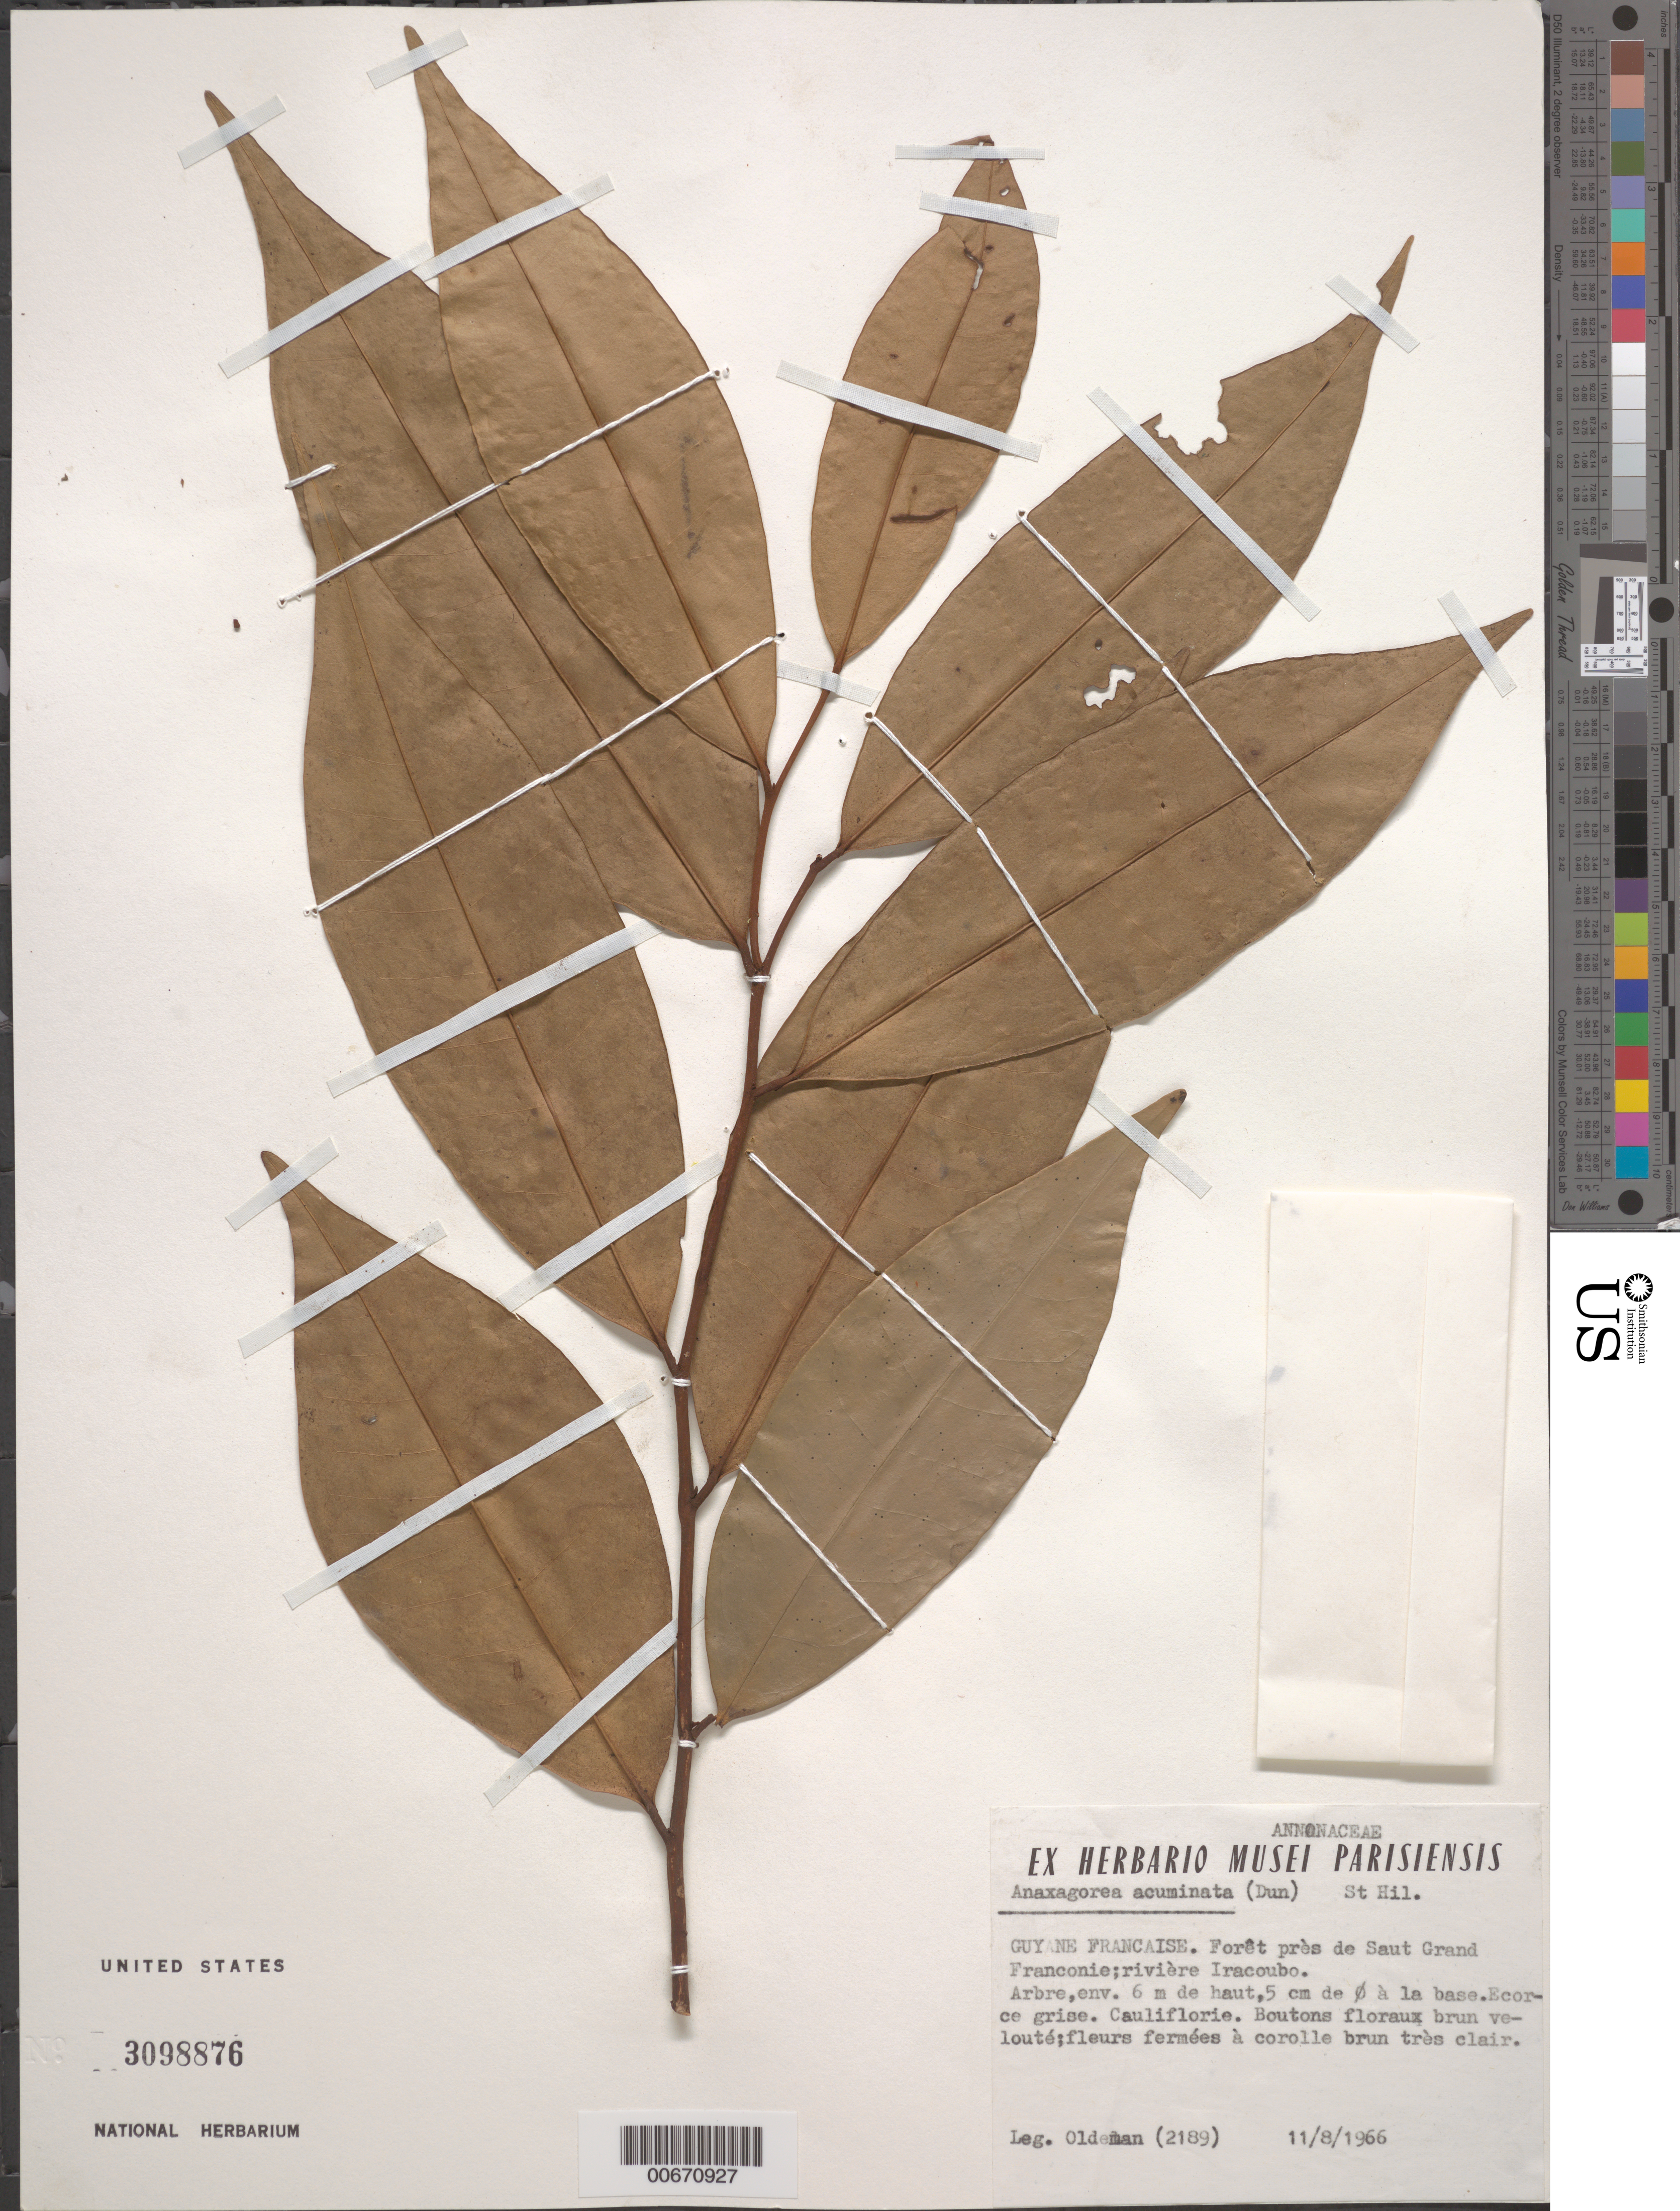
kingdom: Plantae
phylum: Tracheophyta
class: Magnoliopsida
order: Magnoliales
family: Annonaceae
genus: Anaxagorea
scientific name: Anaxagorea acuminata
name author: (Dunal) A. DC.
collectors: R. Oldeman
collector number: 2189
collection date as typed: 11-Aug-66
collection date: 1966-08-11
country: French Guiana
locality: Rivière Iracoubo, près de Saut Grand Franconie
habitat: Forêt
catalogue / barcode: US 3098876